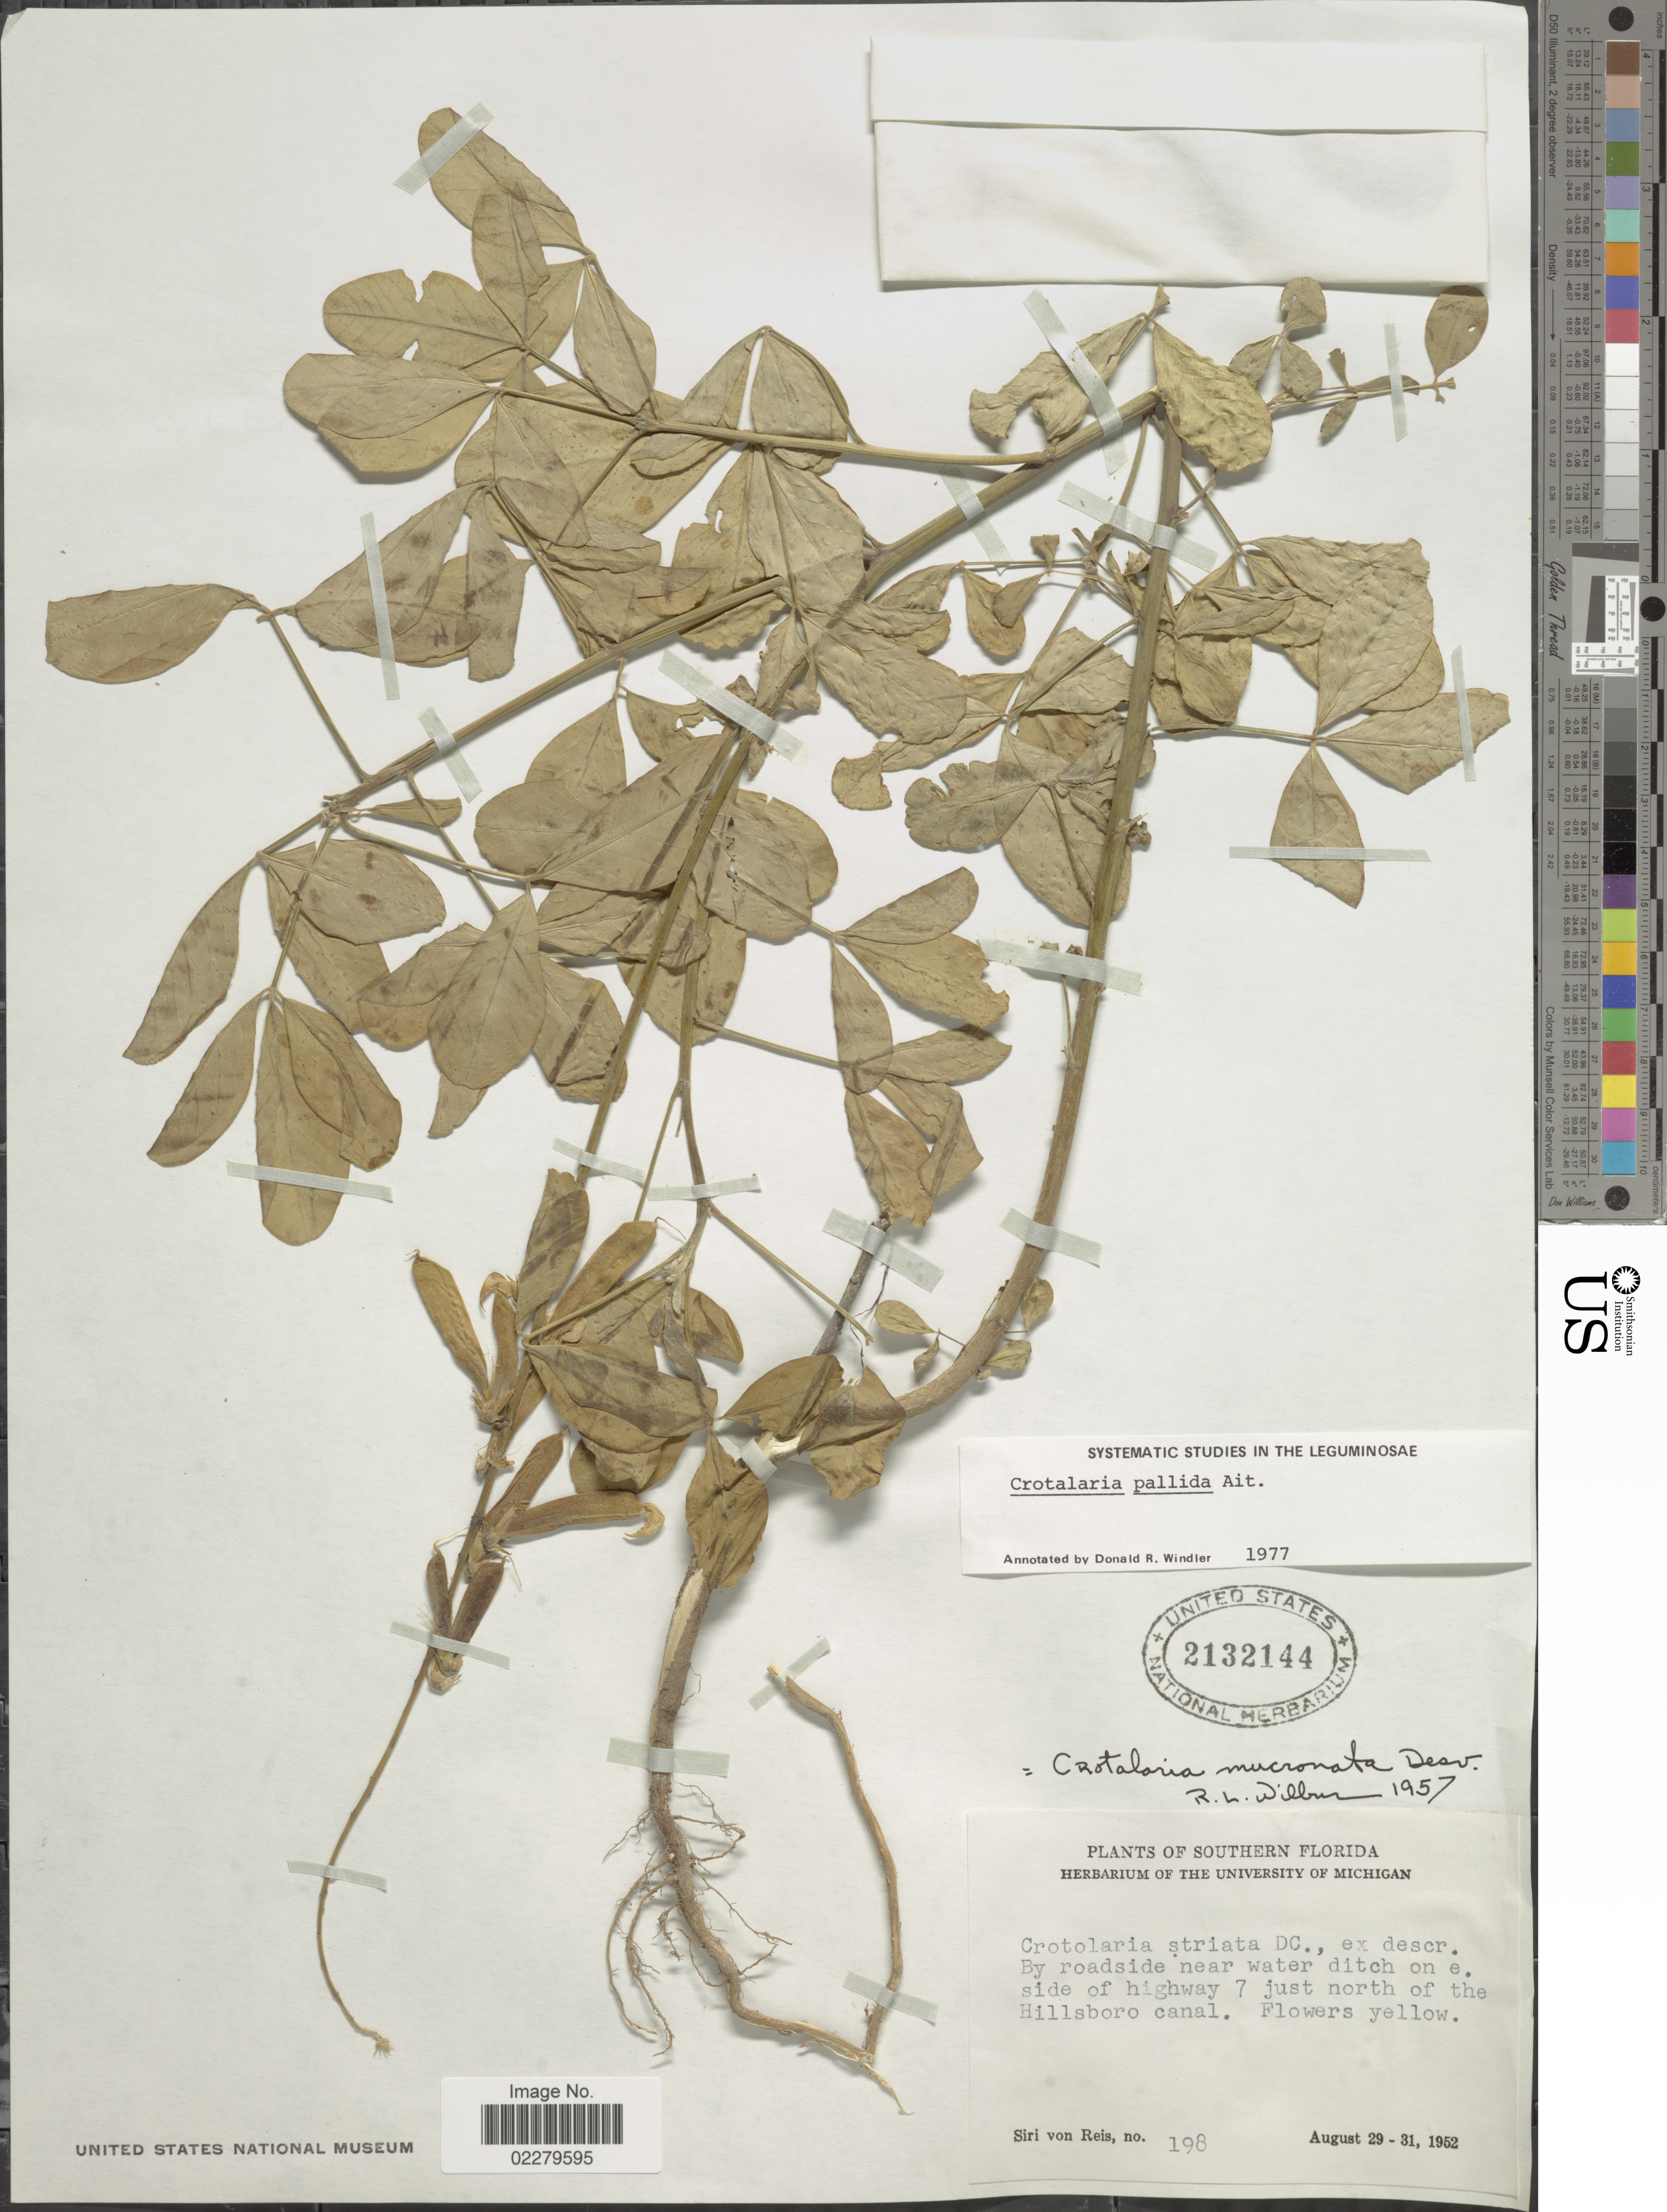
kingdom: Plantae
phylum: Tracheophyta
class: Magnoliopsida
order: Fabales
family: Fabaceae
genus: Crotalaria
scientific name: Crotalaria pallida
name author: Aiton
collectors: S. von Reis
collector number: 198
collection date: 1952-08-29/1952-08-31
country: United States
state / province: Florida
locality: Southern Florida. By Roadside near water ditch on E. side of highway 7 just north of the Hillsboro canal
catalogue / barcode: US 2132144